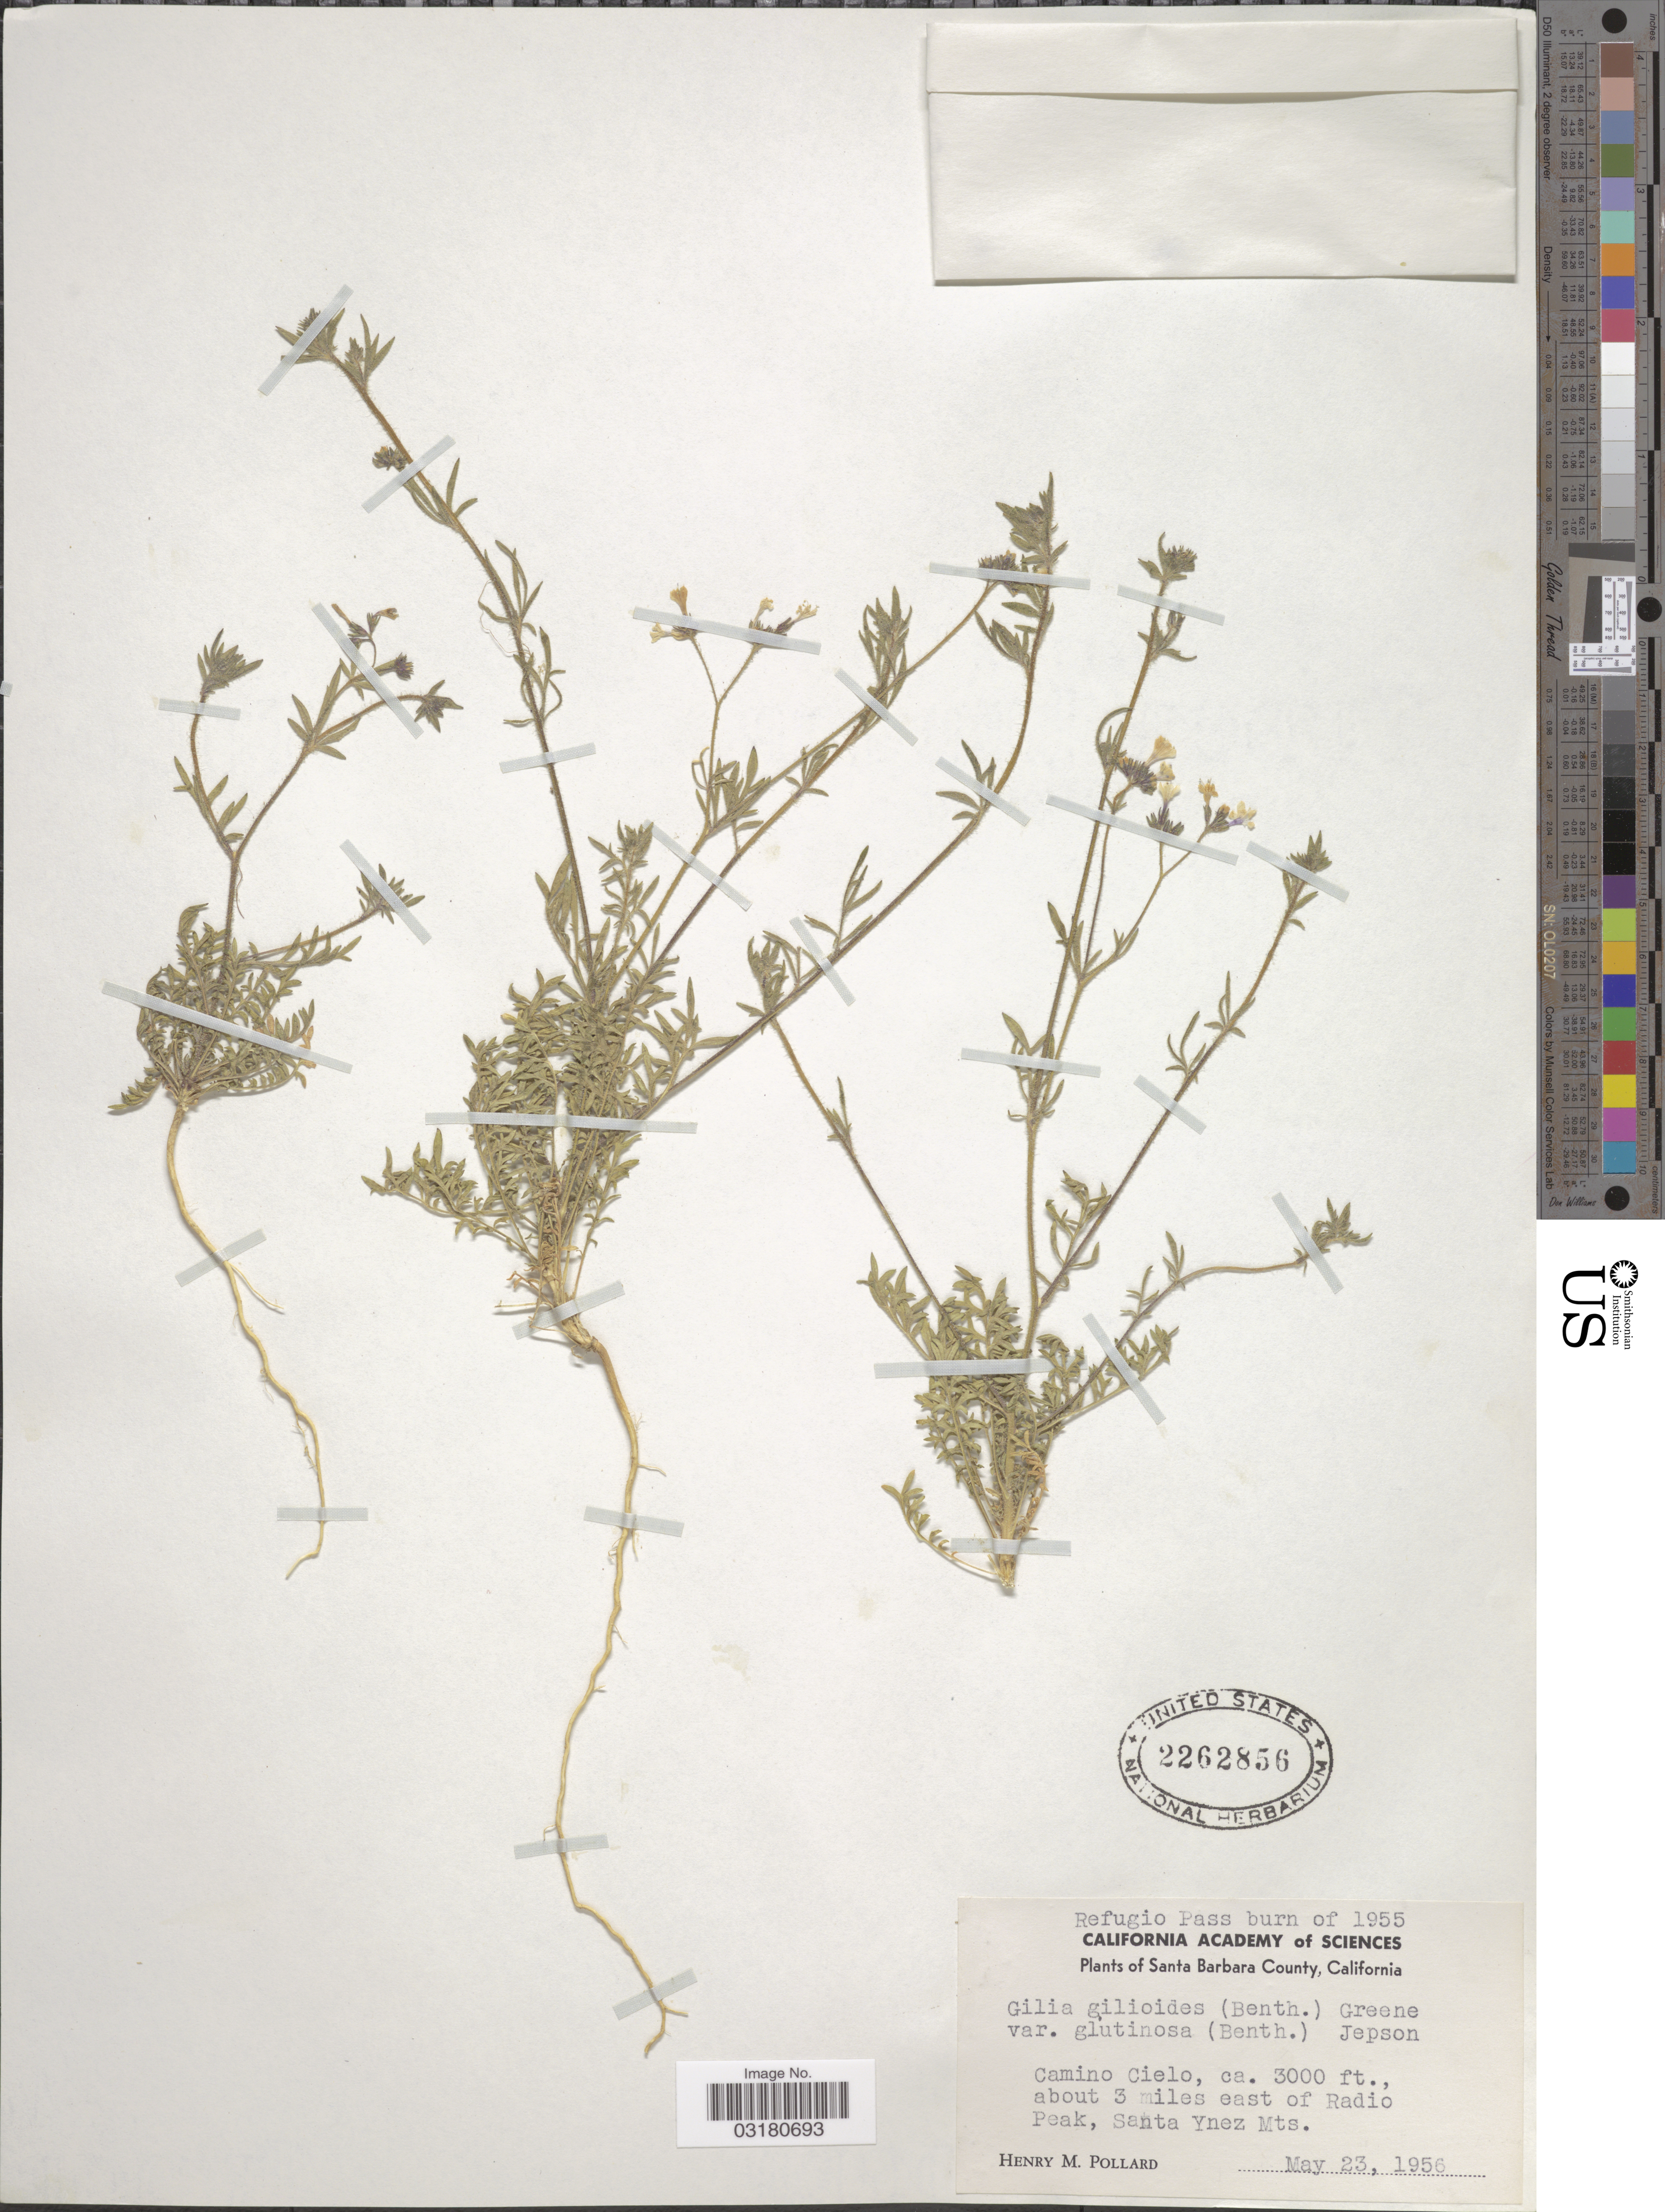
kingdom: Plantae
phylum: Tracheophyta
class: Magnoliopsida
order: Ericales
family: Polemoniaceae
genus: Allophyllum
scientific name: Allophyllum glutinosum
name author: (Benth.) A.D. Grant & V.E. Grant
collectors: H. M. Pollard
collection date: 1956-05-23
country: United States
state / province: California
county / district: Santa Barbara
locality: Santa Barbara County. Camino Cielo, about 3 miles east of Radio Peak, Santa Ynez Mts.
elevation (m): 914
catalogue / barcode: US 2262856